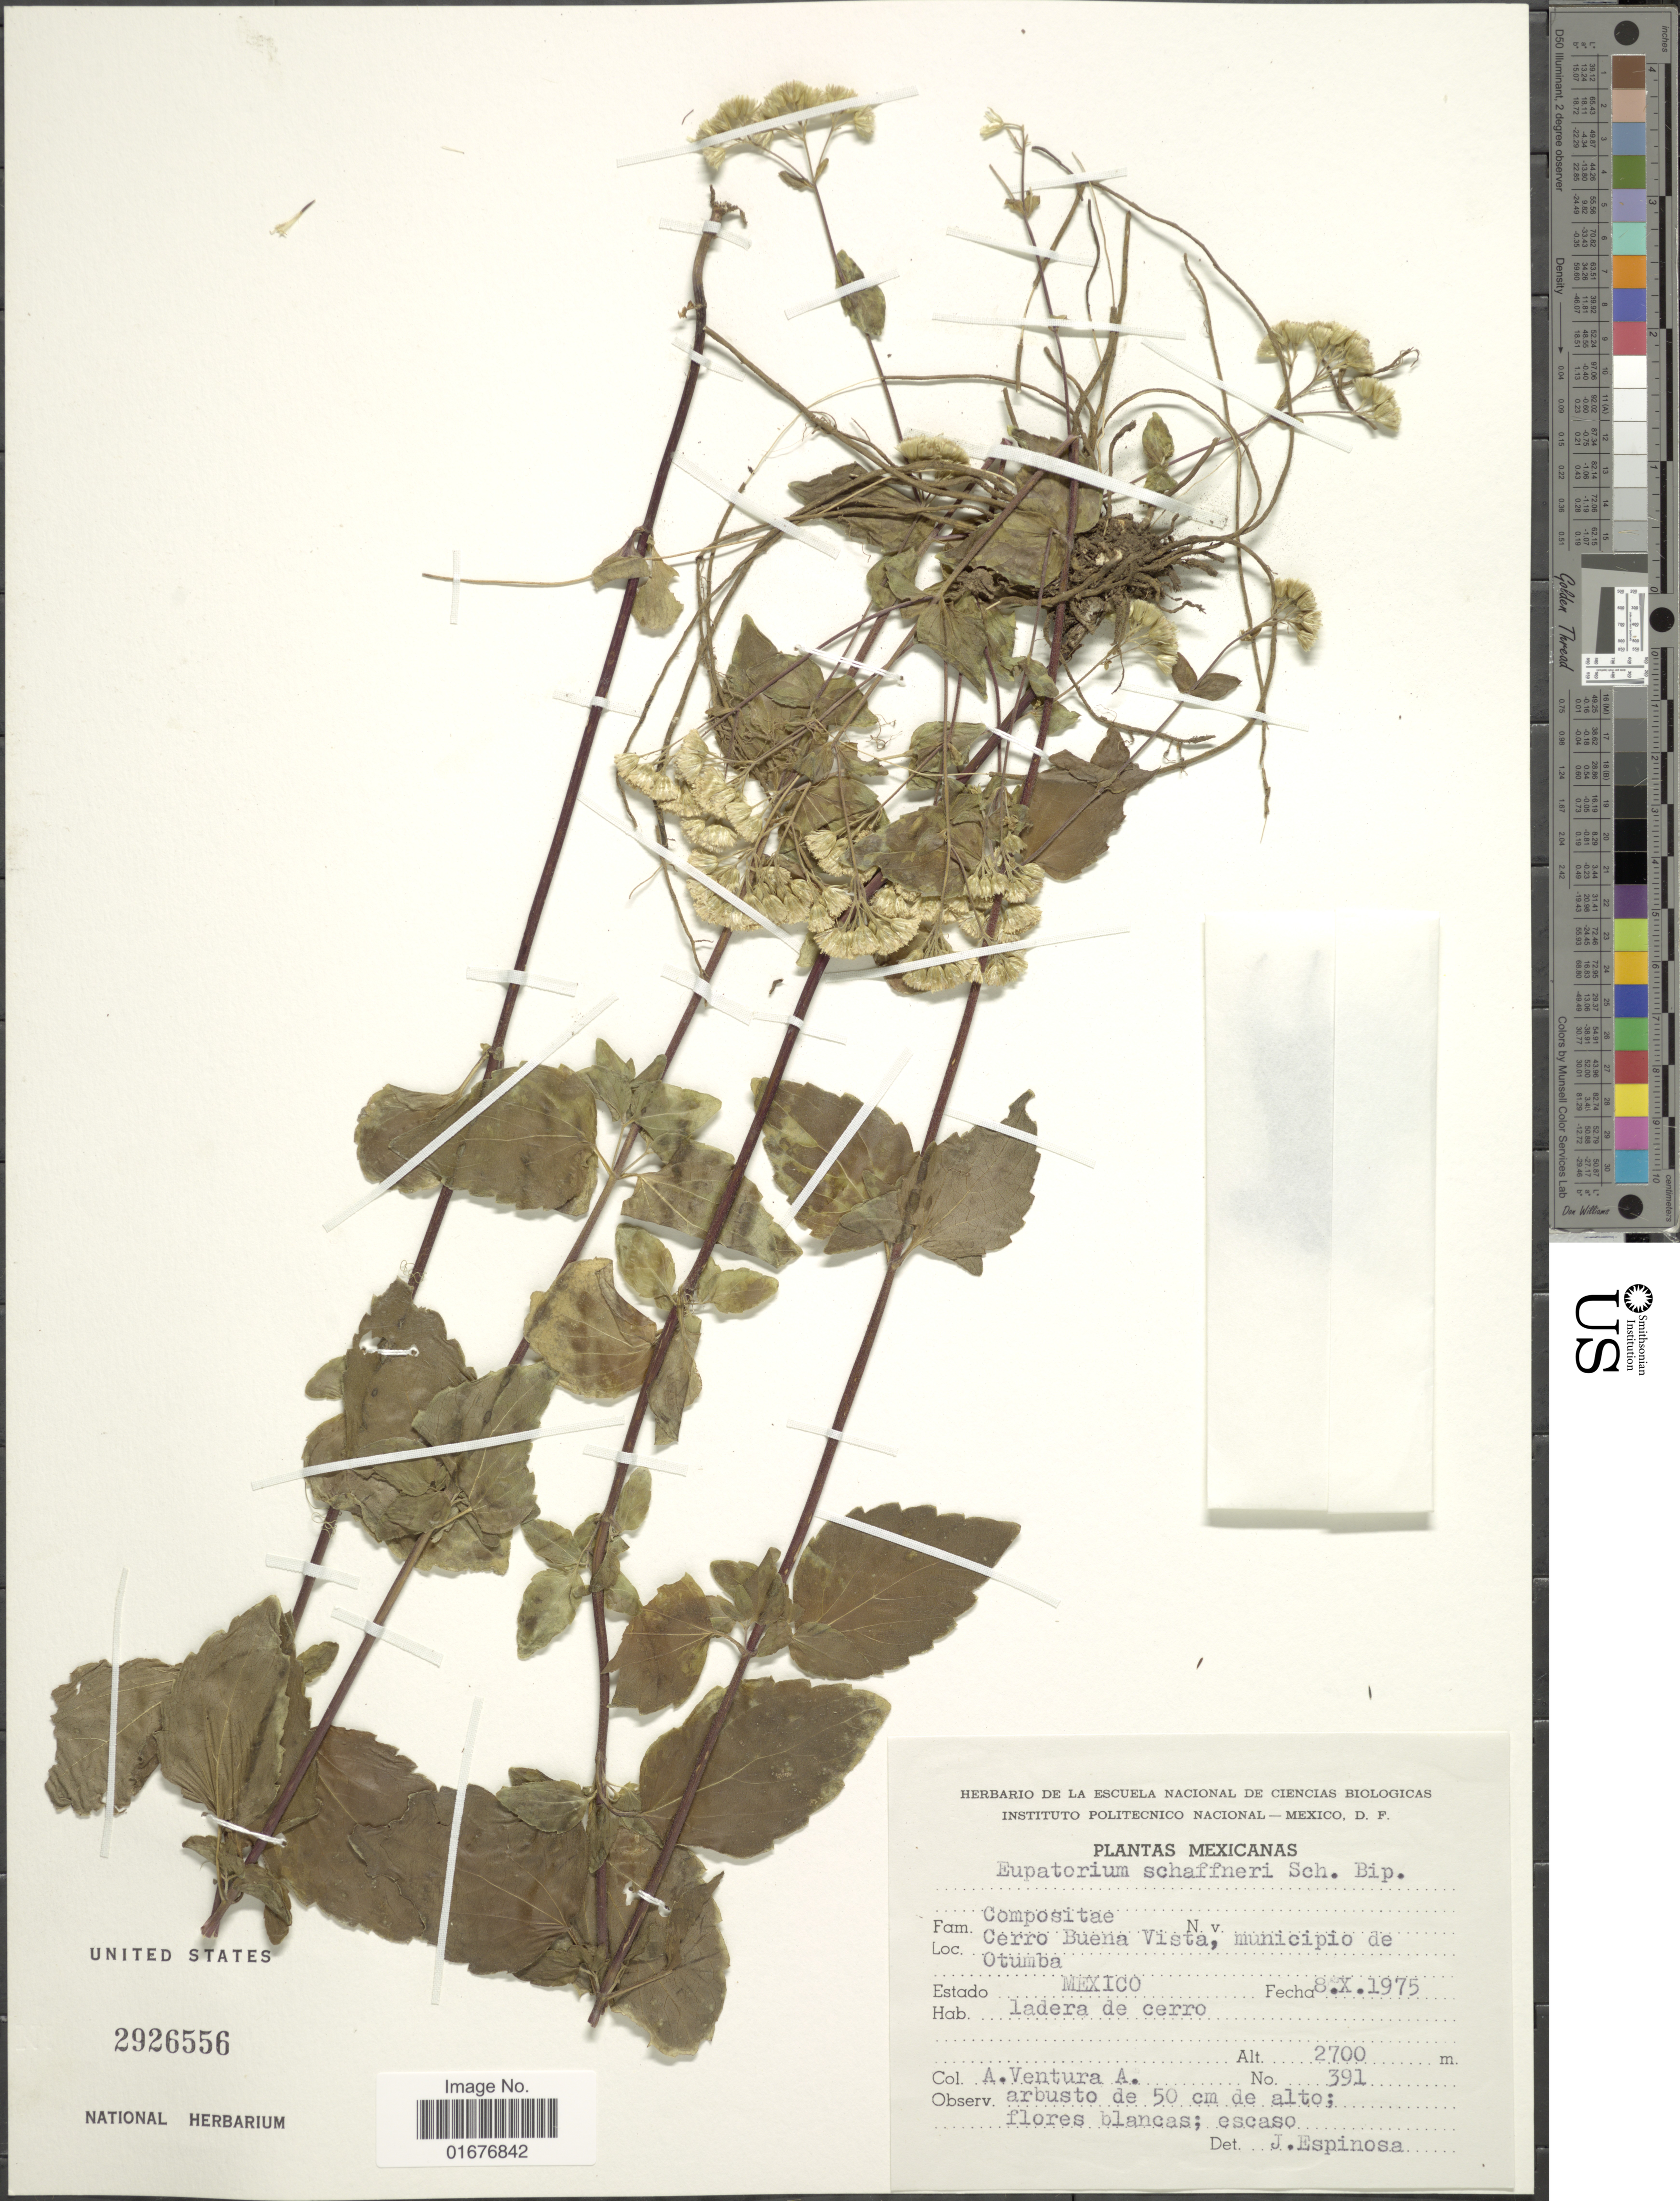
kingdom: Plantae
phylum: Tracheophyta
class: Magnoliopsida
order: Asterales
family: Asteraceae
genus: Ageratina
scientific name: Ageratina schaffneri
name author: (Sch. Bip. ex B.L. Rob.) R.M. King & H. Rob.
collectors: A. Ventura A.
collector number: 391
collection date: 1975-10-08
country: Mexico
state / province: México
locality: Cerro Buena Vista, municipio de Otumba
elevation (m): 2700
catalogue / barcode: US 2926556